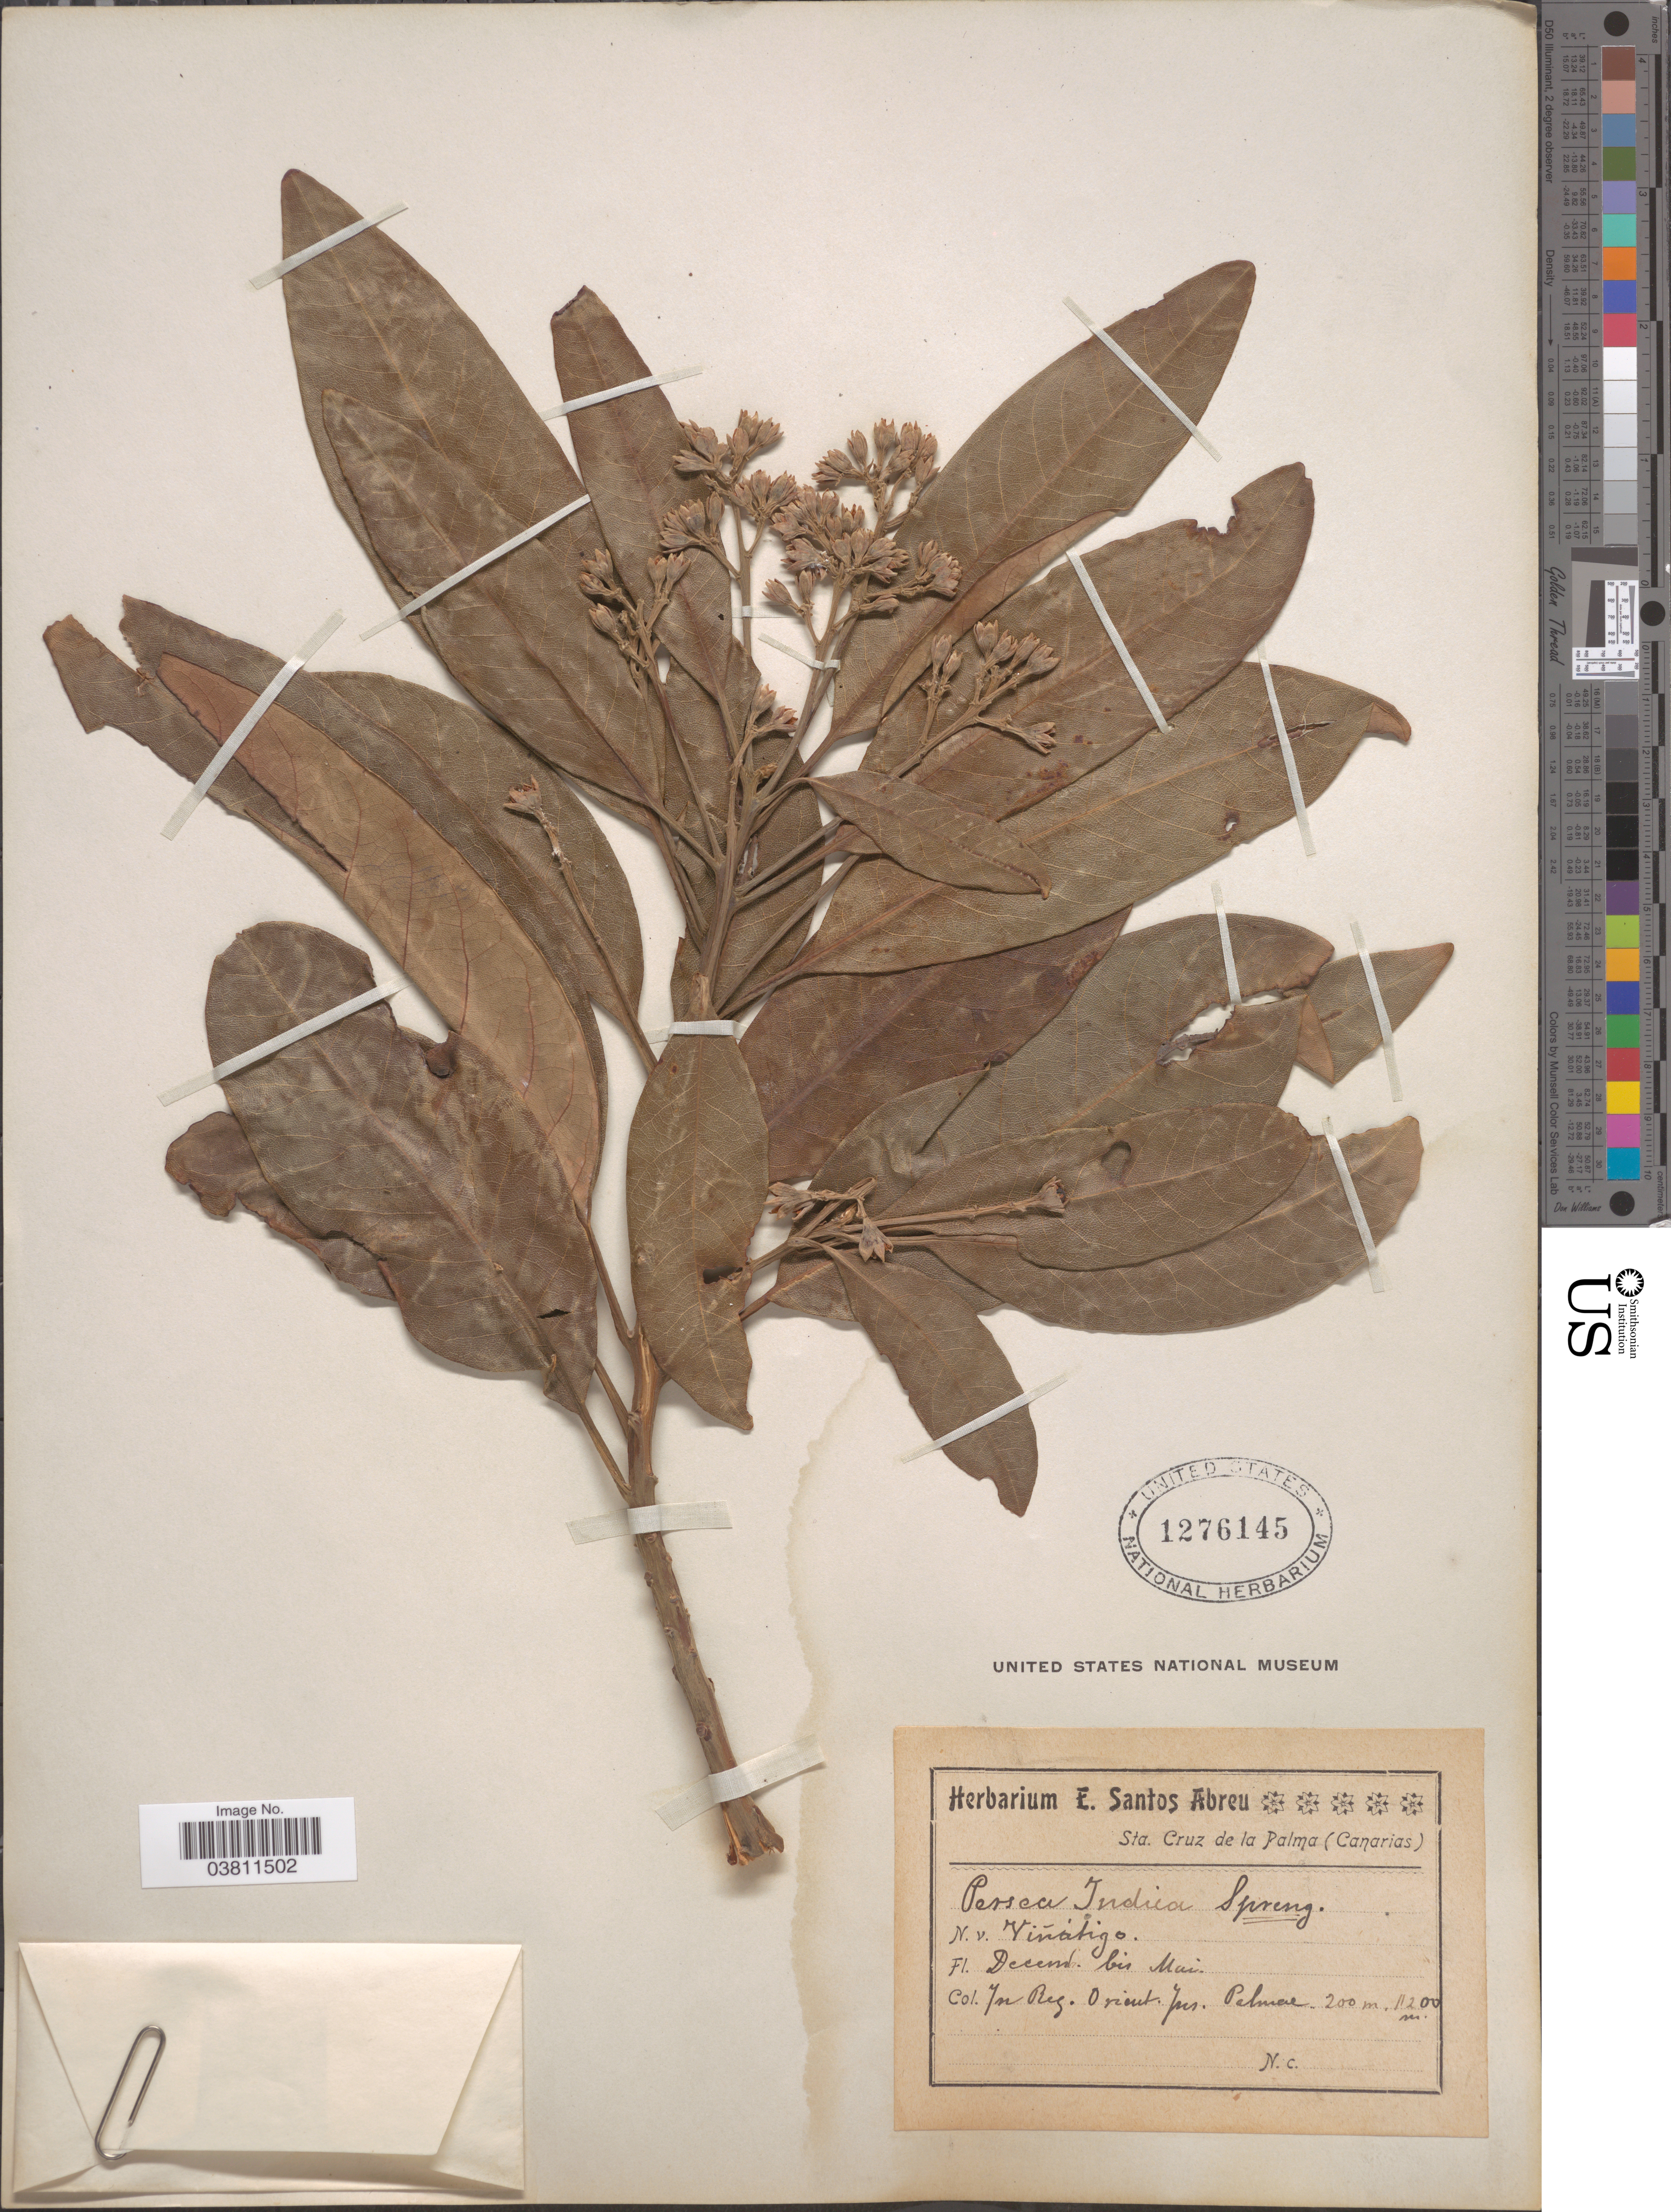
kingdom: Plantae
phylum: Tracheophyta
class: Magnoliopsida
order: Laurales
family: Lauraceae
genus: Persea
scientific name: Persea indica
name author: Spreng.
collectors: ex herb. E. Santos Abrue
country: Spain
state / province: Canarias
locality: Sta. Cruz de la Palma (Canarias). In Reg. Orient. Pres Palmae.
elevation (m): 200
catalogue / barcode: US 1276145